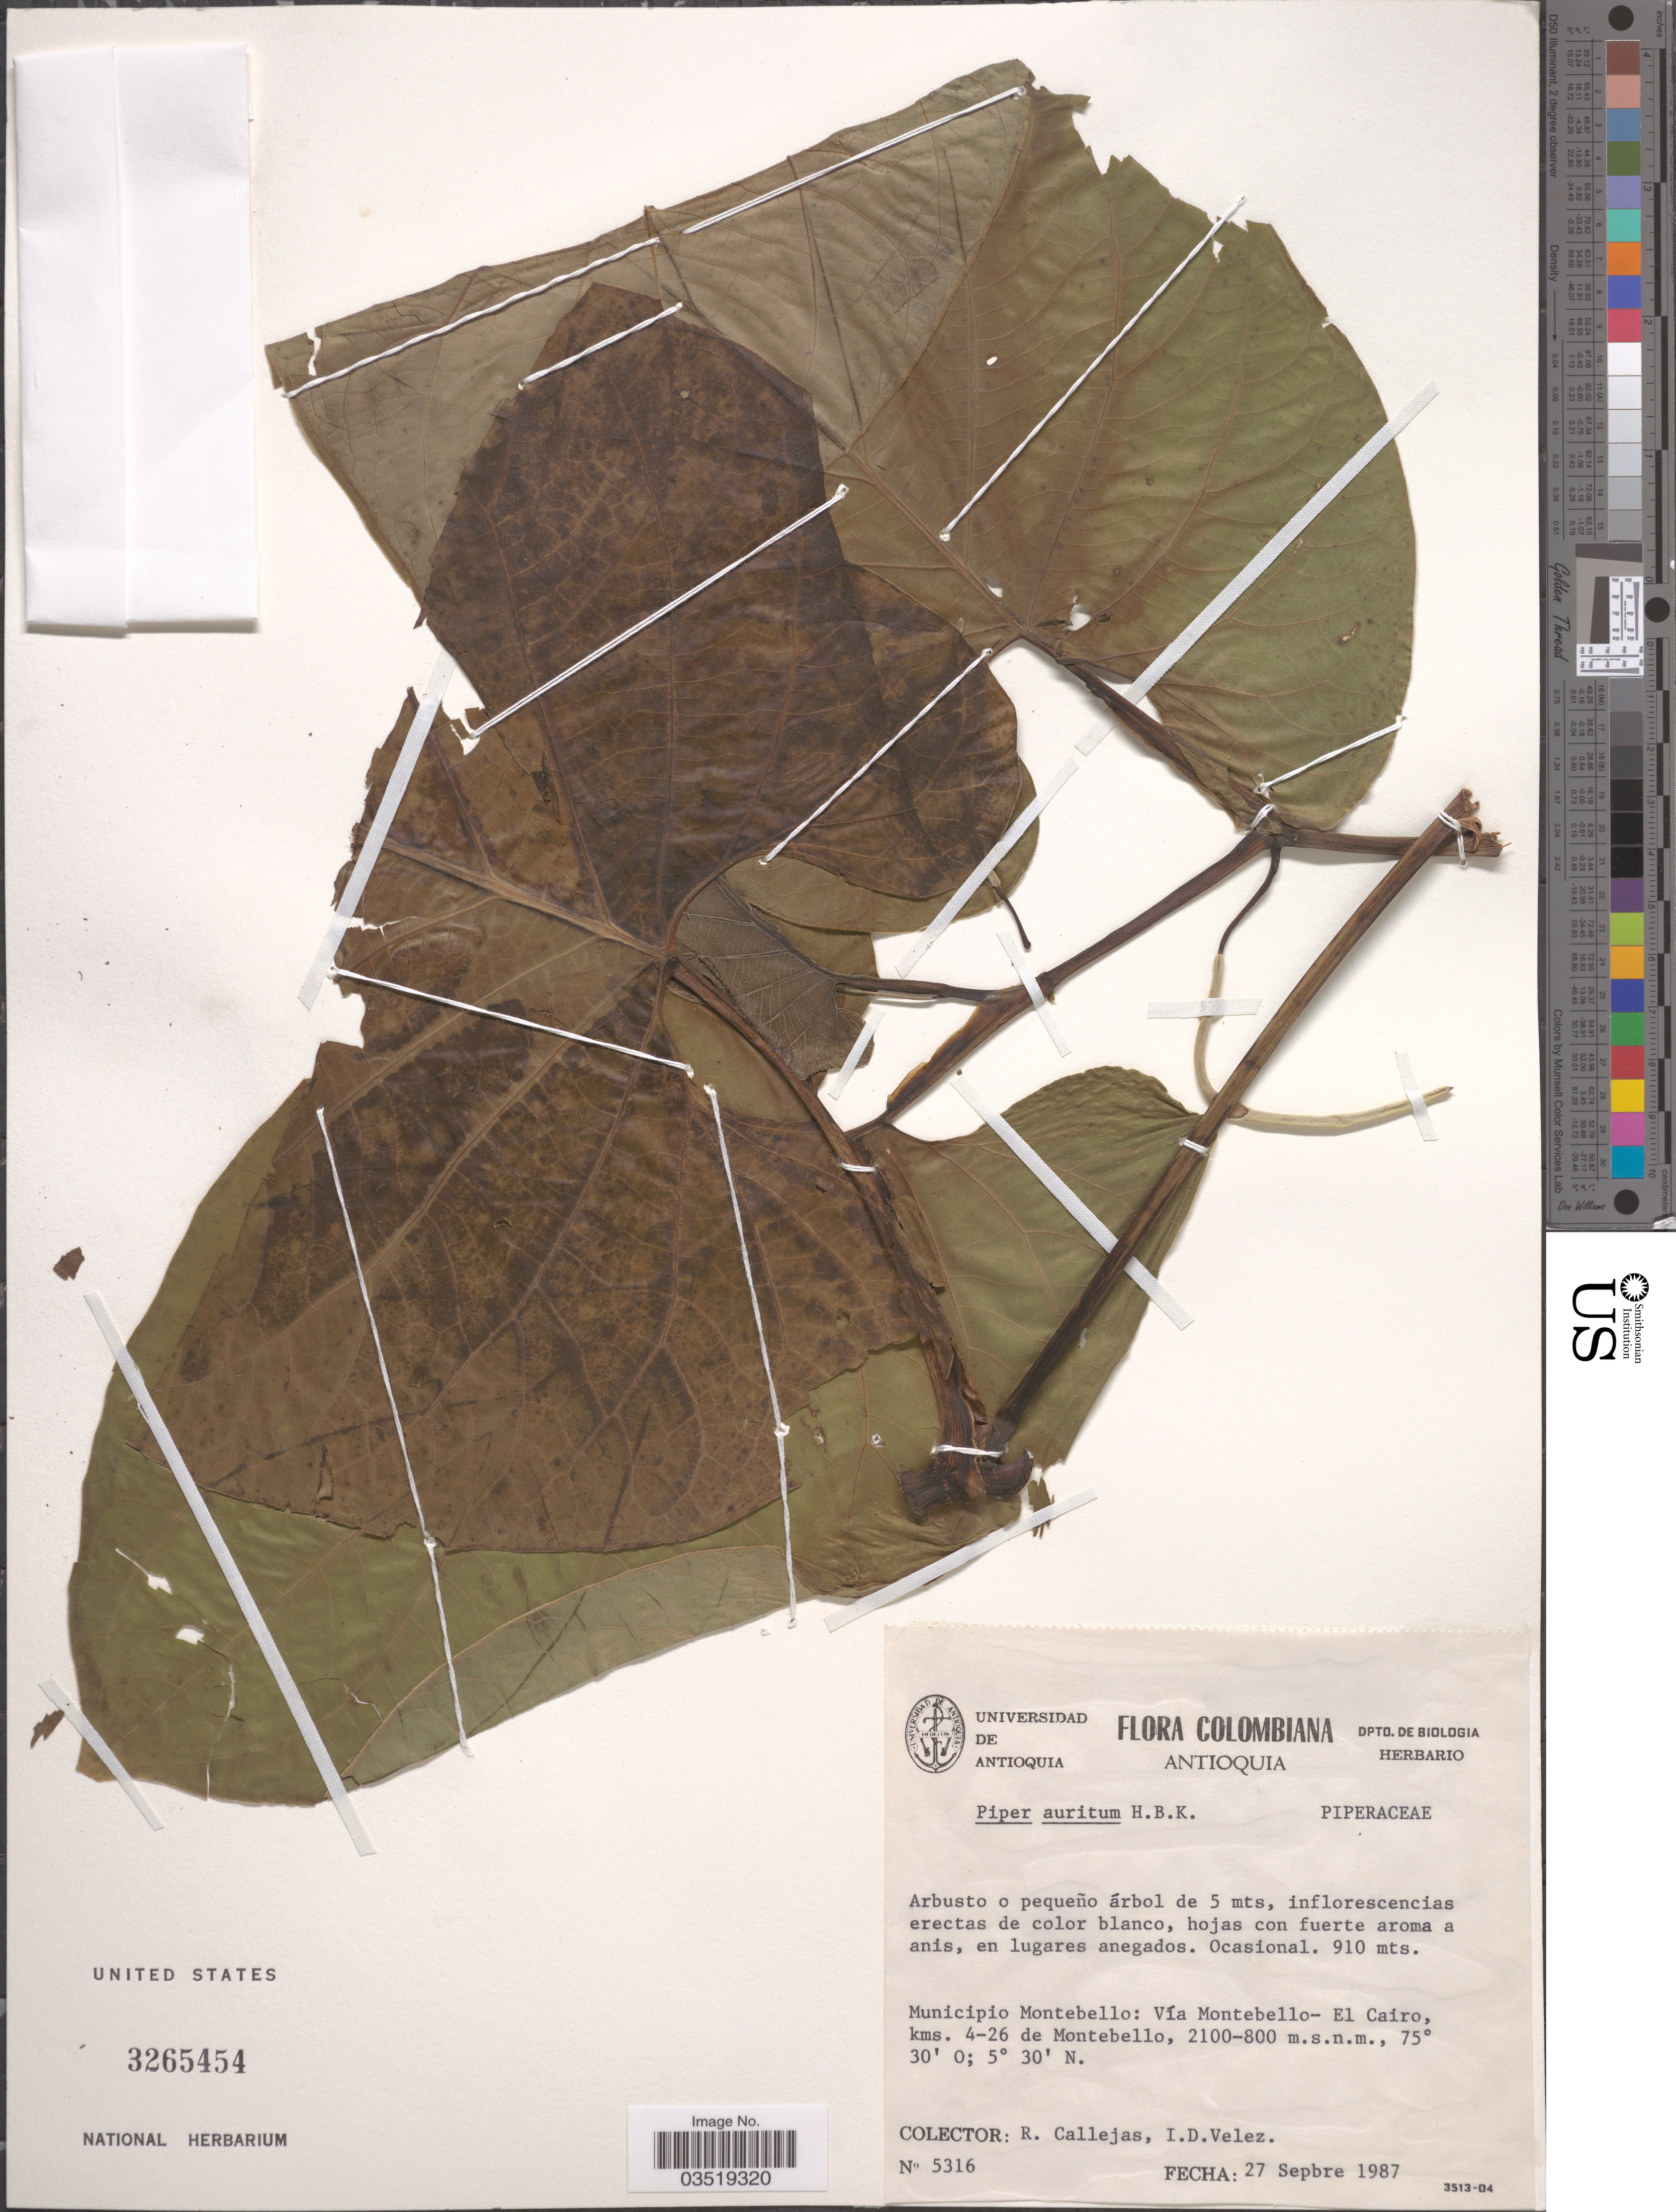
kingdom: Plantae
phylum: Tracheophyta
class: Magnoliopsida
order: Piperales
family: Piperaceae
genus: Piper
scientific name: Piper auritum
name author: Kunth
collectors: R. Callejas & I. Velez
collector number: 5316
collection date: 1987-09-27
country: Colombia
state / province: Antioquia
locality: Municipio Montebello: Vía Montebello-El Cairo, kms. 4-26 de Montebello.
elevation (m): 800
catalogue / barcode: US 3265454